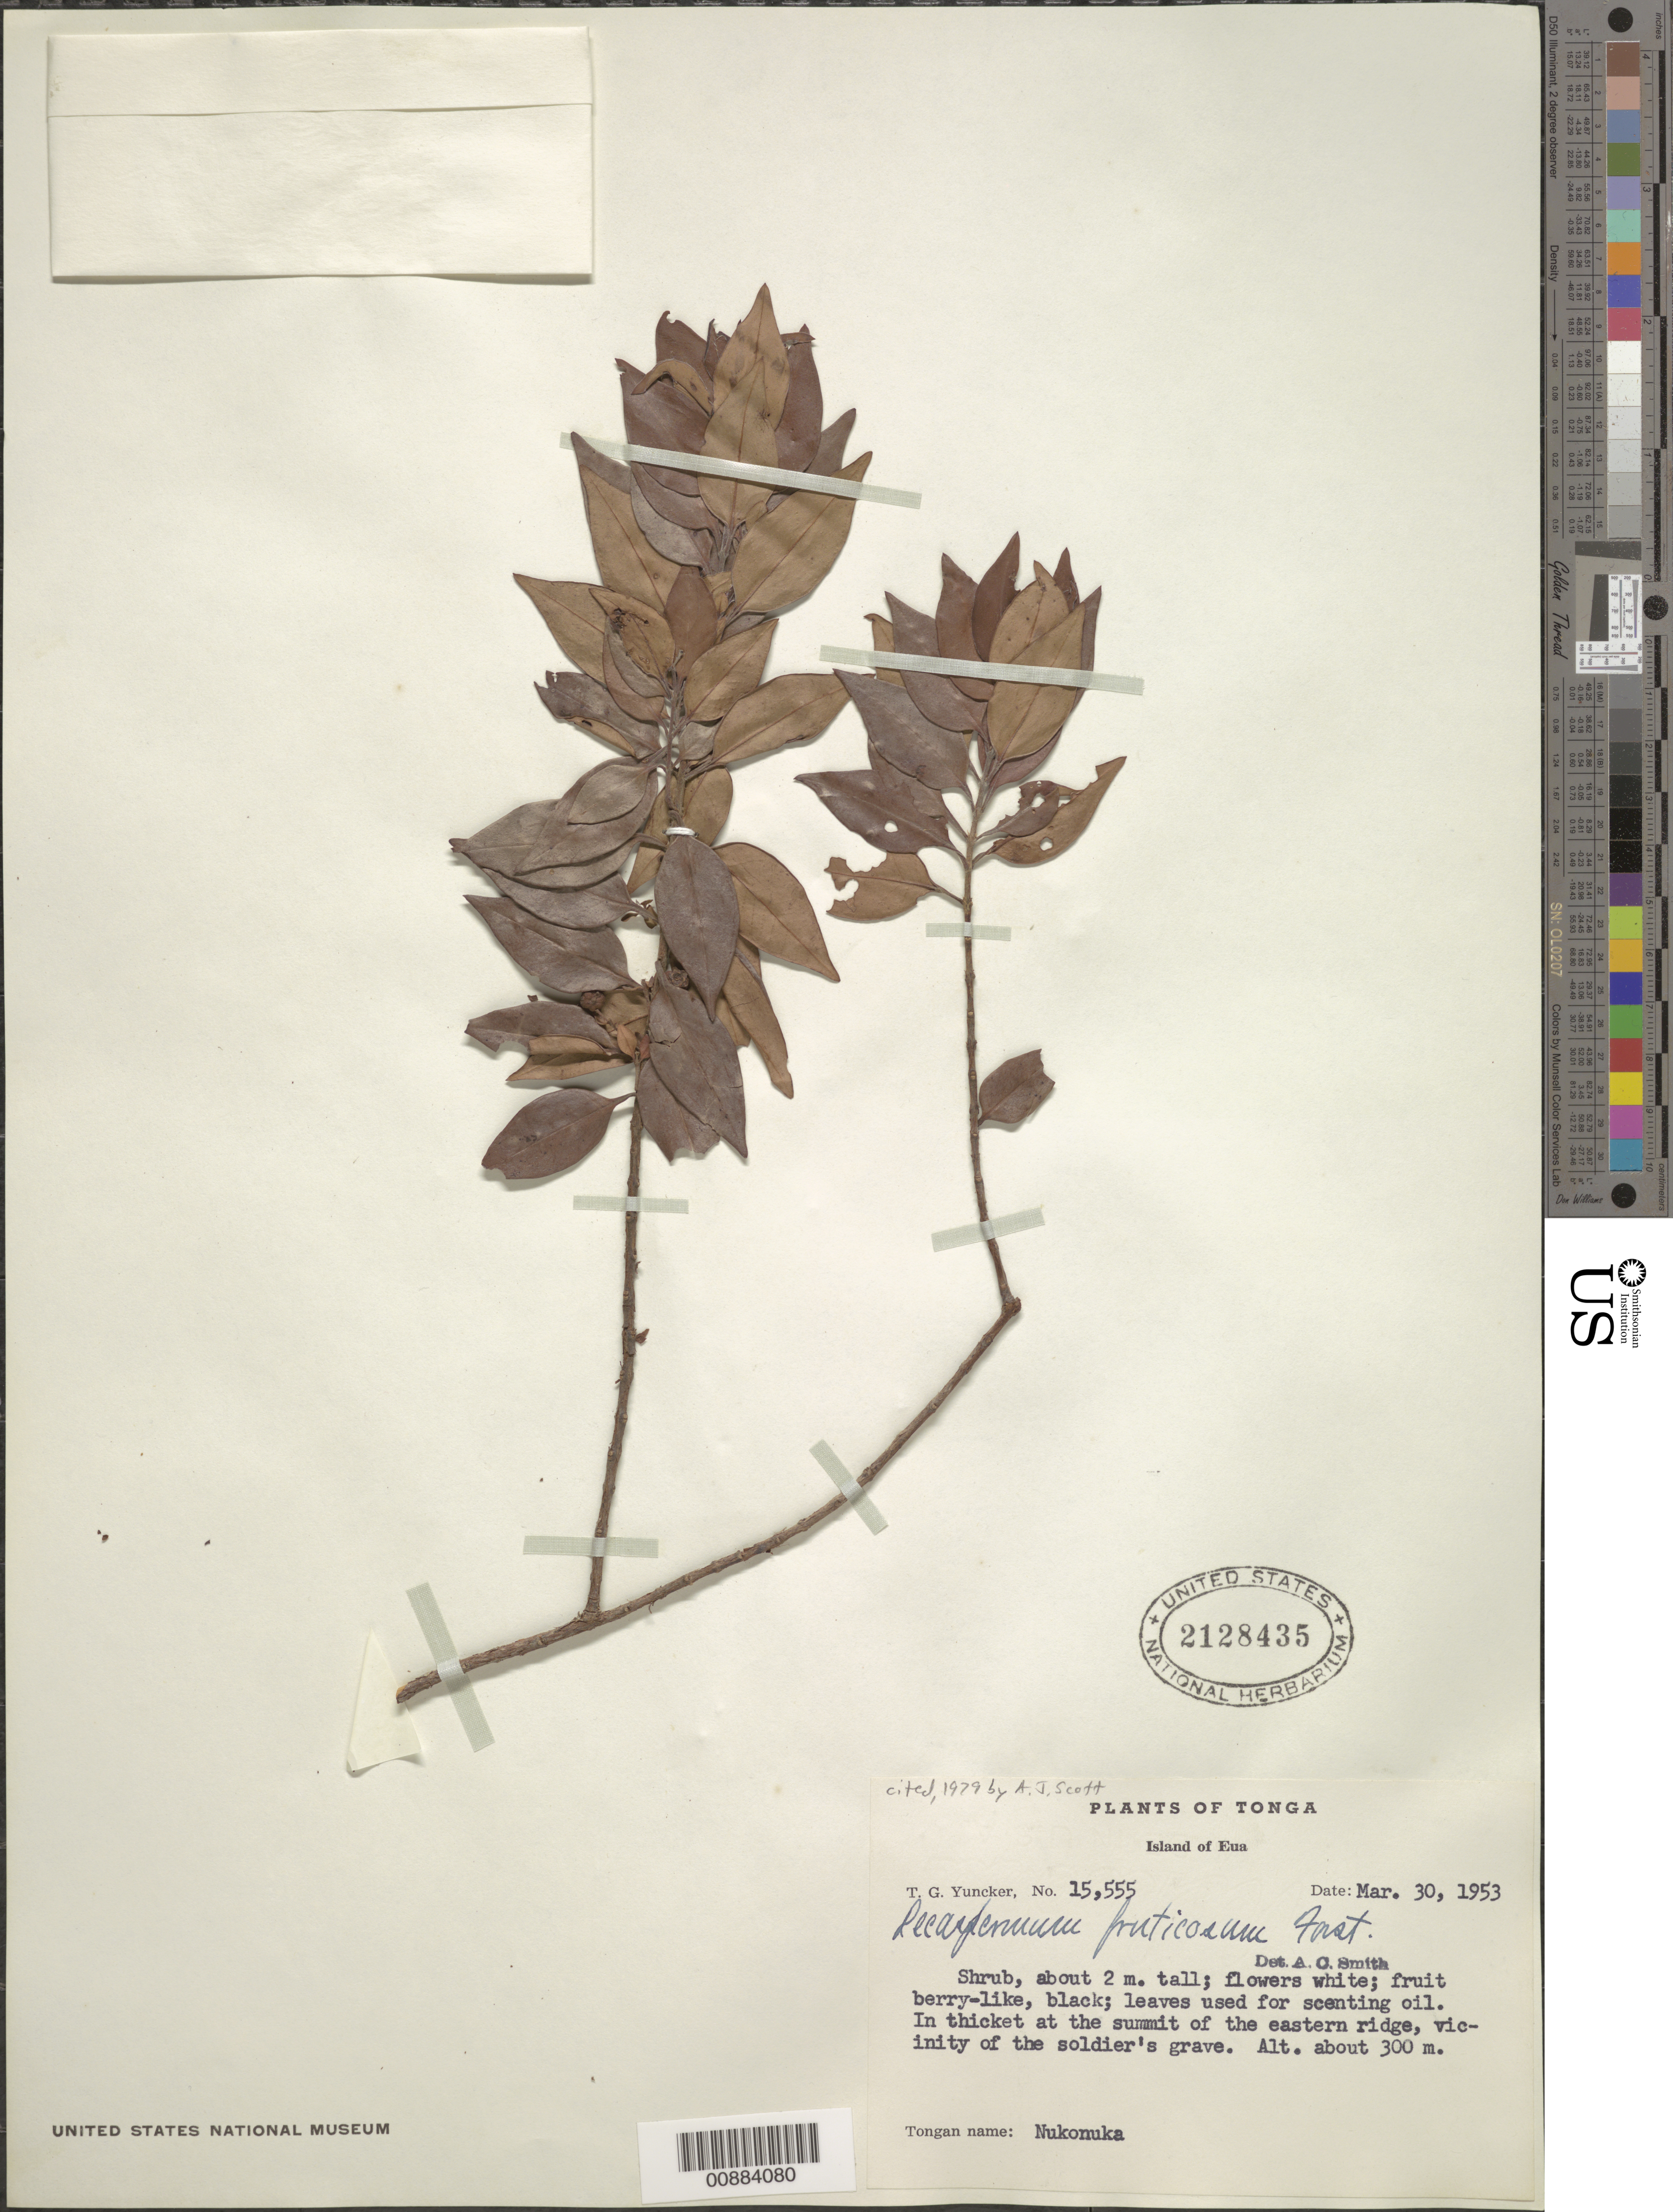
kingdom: Plantae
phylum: Tracheophyta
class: Magnoliopsida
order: Myrtales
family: Myrtaceae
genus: Decaspermum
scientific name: Decaspermum fruticosum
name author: J.R. Forst. & G. Forst.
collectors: T. G. Yuncker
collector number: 15555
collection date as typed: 30 Mar 1953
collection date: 1953-03-30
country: Tonga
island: Eua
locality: summit of E ridge, vicinity of soldier's grave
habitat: thicket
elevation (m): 300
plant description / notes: cited by A.J. Scott, Kew Bull. 34(1): 61. 1979.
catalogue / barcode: US 2128435